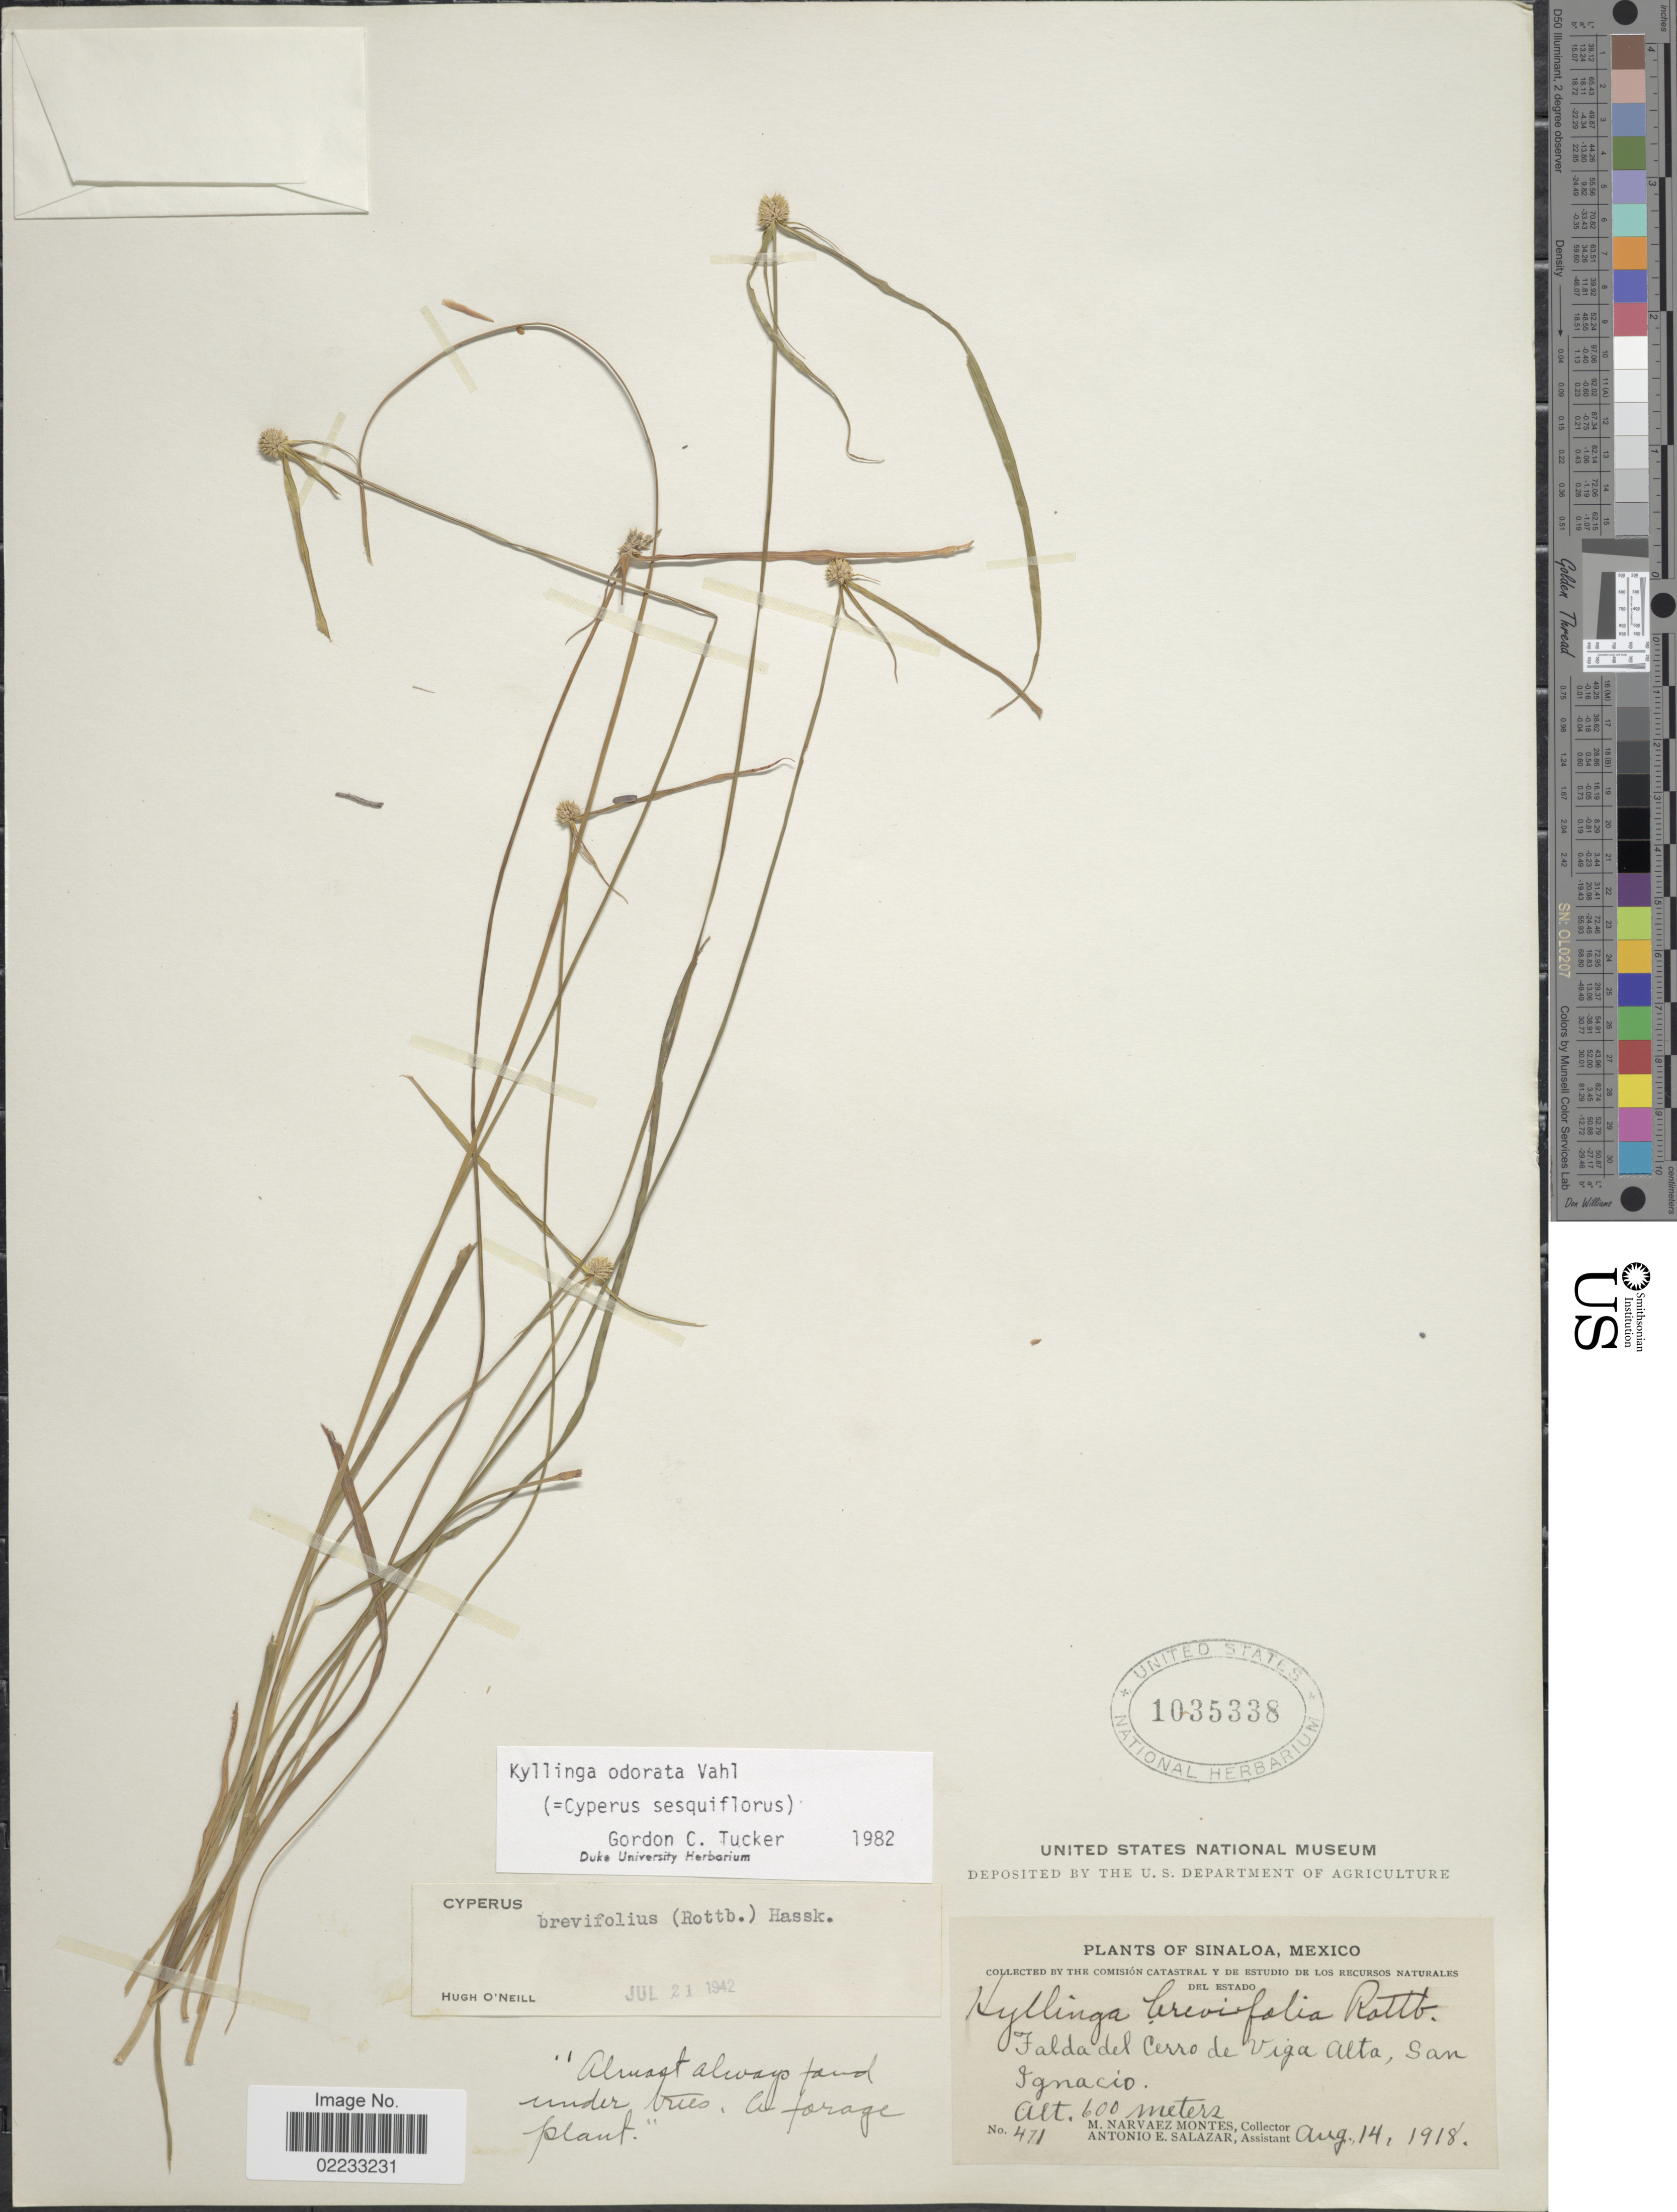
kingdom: Plantae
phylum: Tracheophyta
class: Liliopsida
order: Poales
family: Cyperaceae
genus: Cyperus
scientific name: Cyperus sesquiflorus subsp. sesquiflorus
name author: (Torr.) Mattf. & Kük.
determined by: Strong, M. T., (US), Smithsonian Institution - National Museum of Natural History (UNITED STATES)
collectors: M. Navarez Montes & A. E. Salazar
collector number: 471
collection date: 1918-08-14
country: Mexico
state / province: Sinaloa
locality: Falda del Cerro de Viga Alta, San Ignacio.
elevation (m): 600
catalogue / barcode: US 1035338